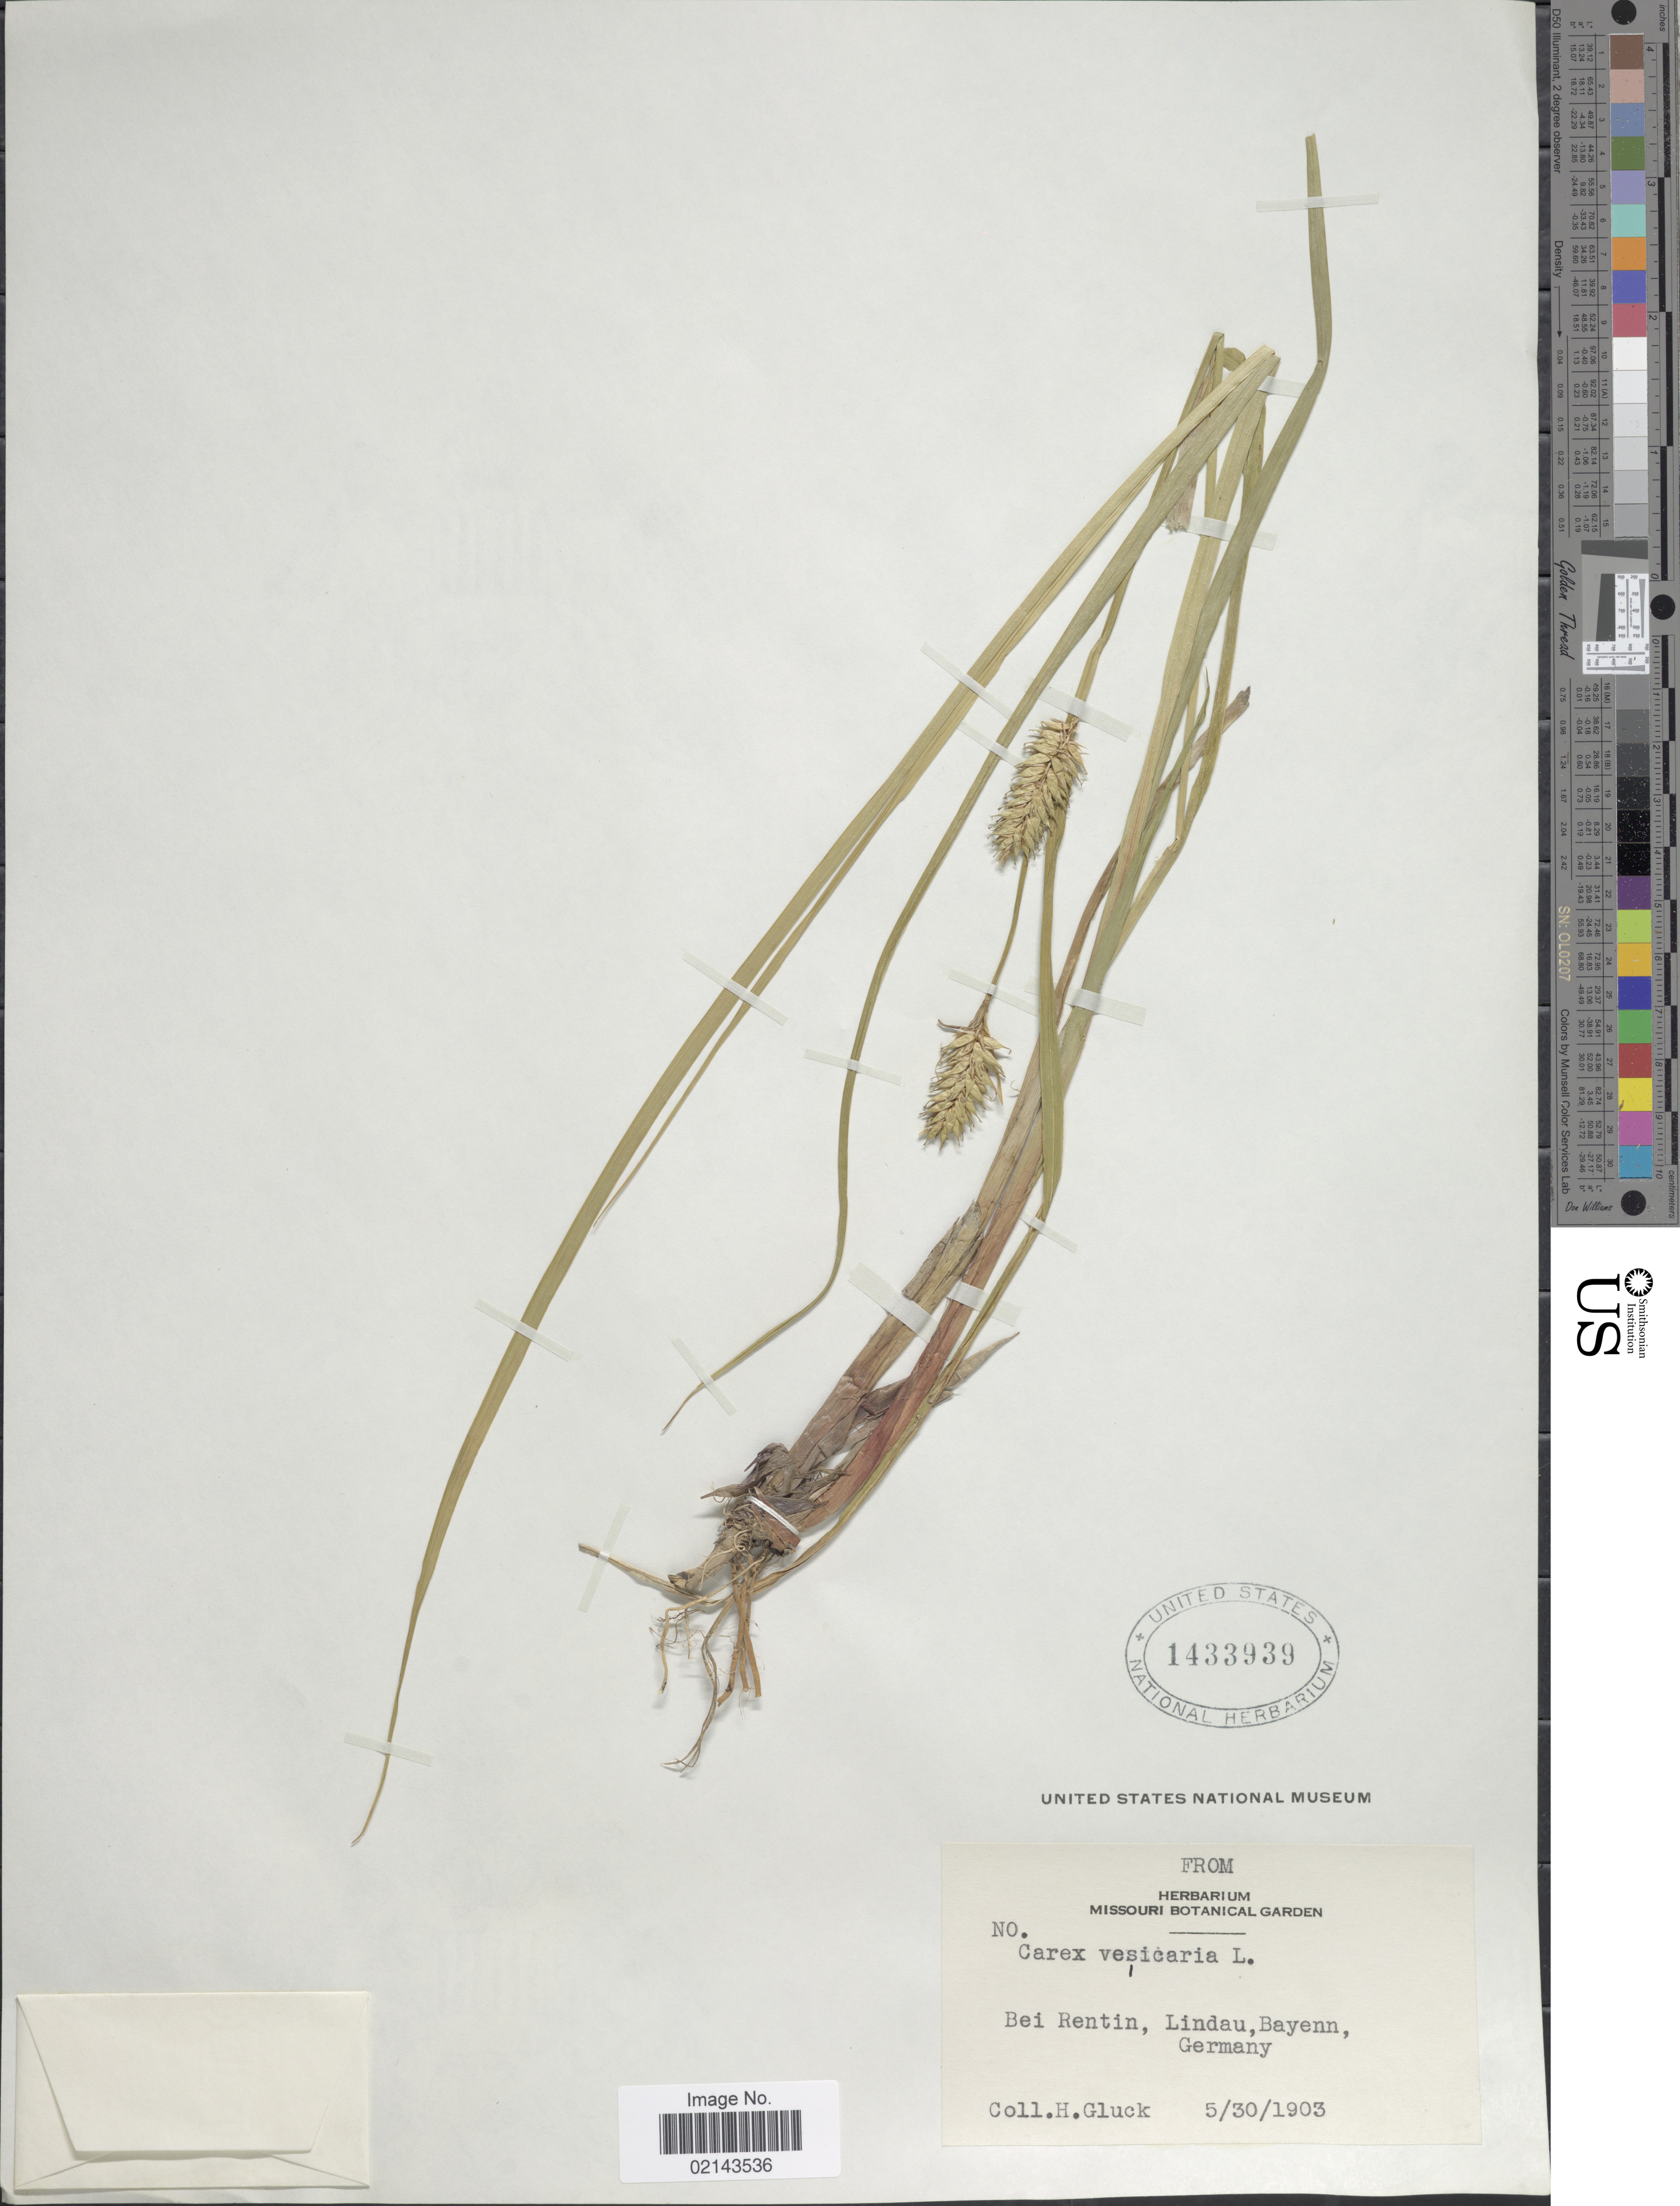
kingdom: Plantae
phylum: Tracheophyta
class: Liliopsida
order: Poales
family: Cyperaceae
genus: Carex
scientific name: Carex vesicaria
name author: L.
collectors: H. Glück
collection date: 1903-05-30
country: Germany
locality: Bei Rentin, Lindau, Bayenn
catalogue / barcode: US 1433939